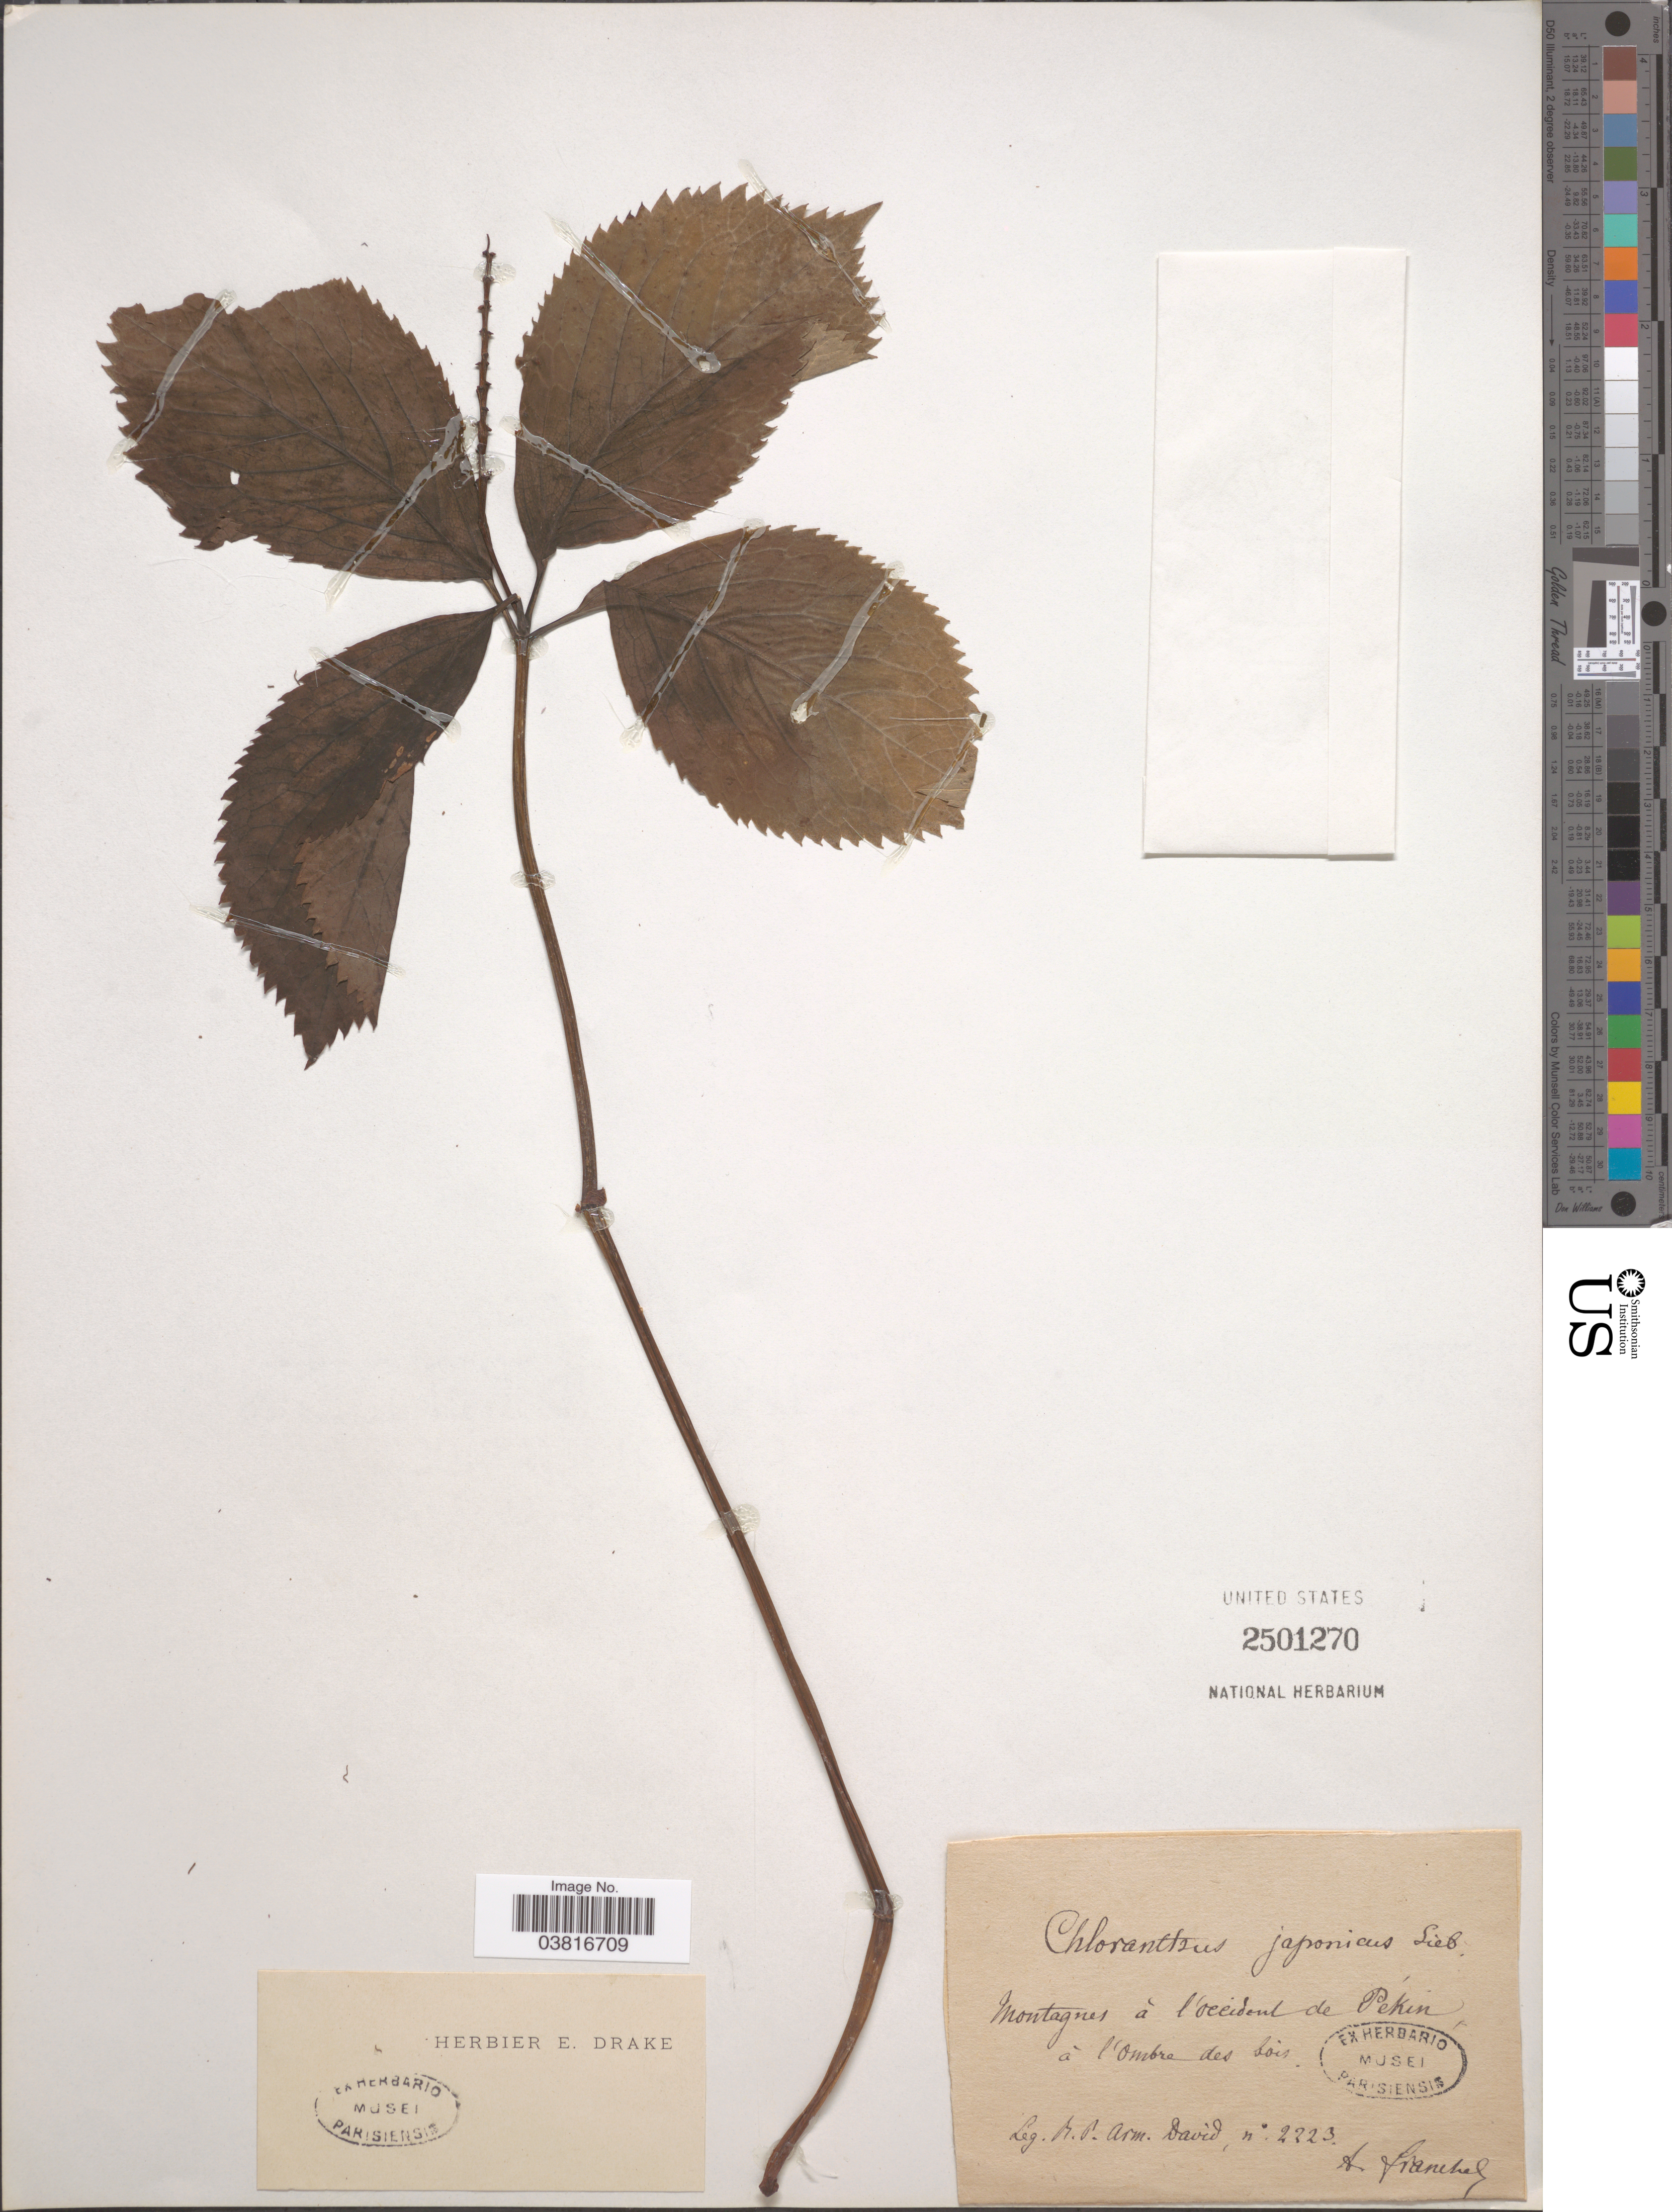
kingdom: Plantae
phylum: Tracheophyta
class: Magnoliopsida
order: Chloranthales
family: Chloranthaceae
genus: Chloranthus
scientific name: Chloranthus japonicus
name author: Siebold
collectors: R. David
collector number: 2223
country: China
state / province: Beijing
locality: Montagnes à l'occident de Pekin á l'Ombre des bois.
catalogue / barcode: US 2501270